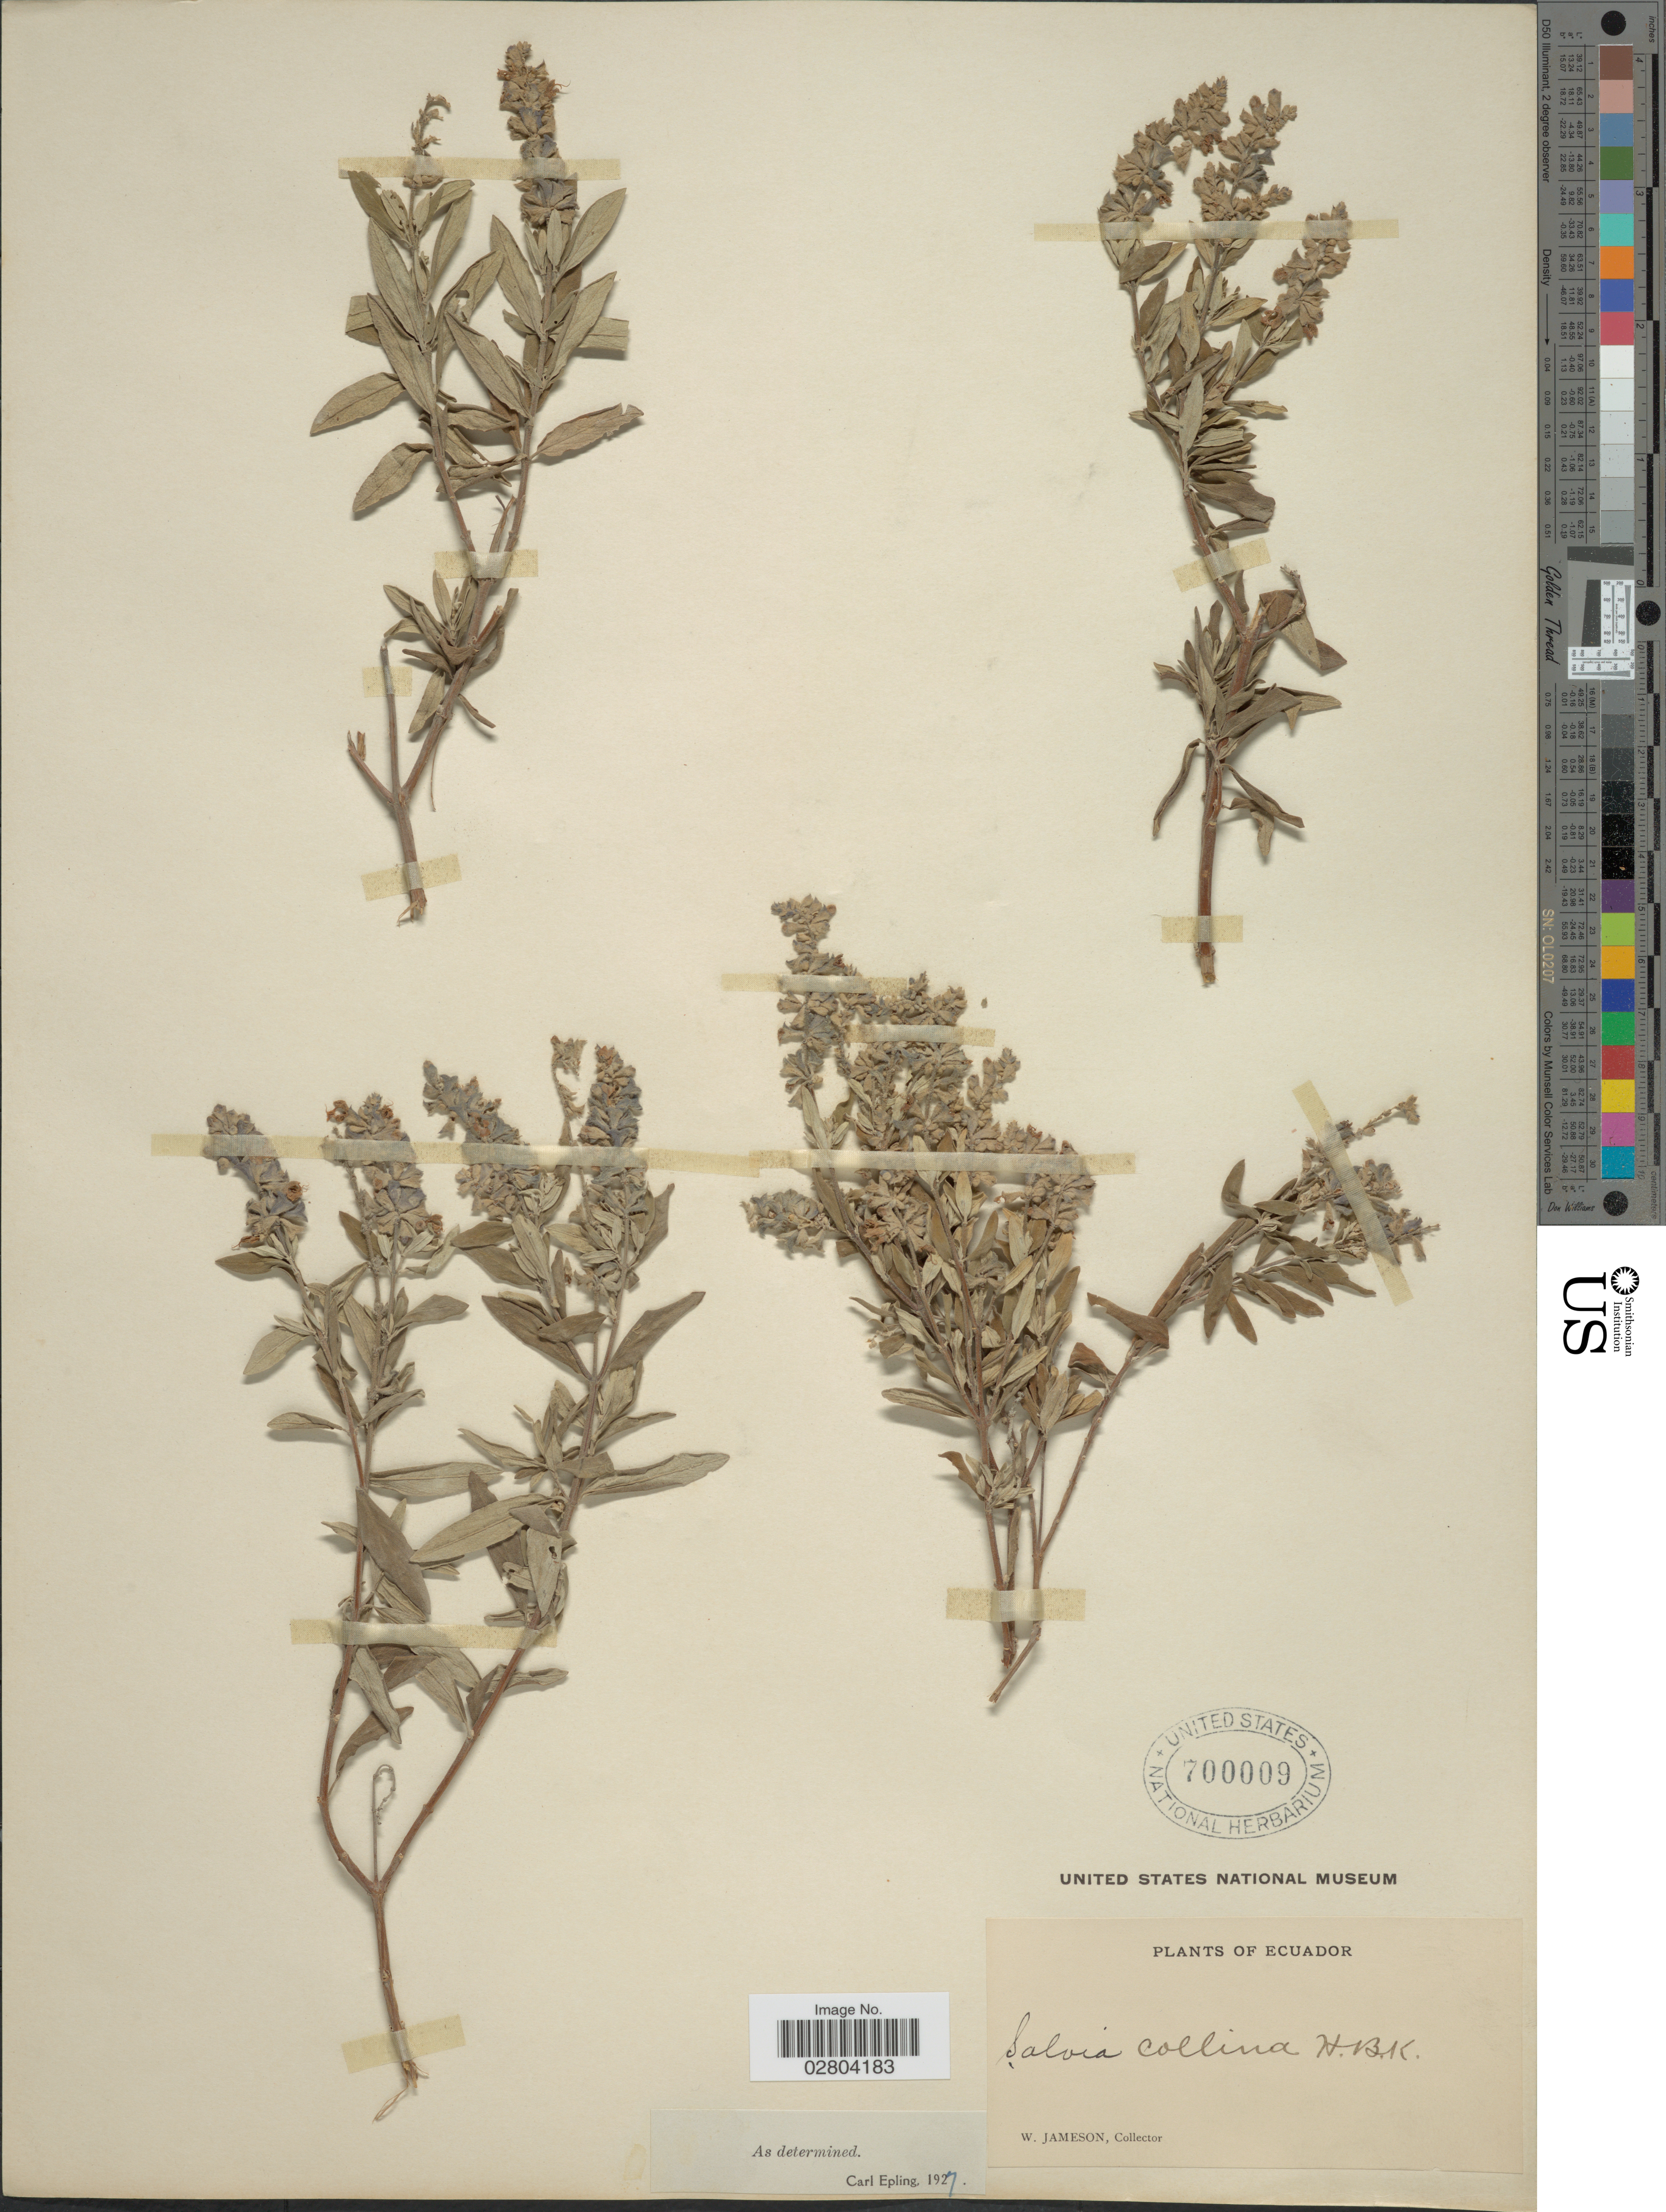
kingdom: Plantae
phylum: Tracheophyta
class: Magnoliopsida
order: Lamiales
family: Lamiaceae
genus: Salvia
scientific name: Salvia collina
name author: Kunth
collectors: W. Jameson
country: Ecuador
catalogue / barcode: US 700009